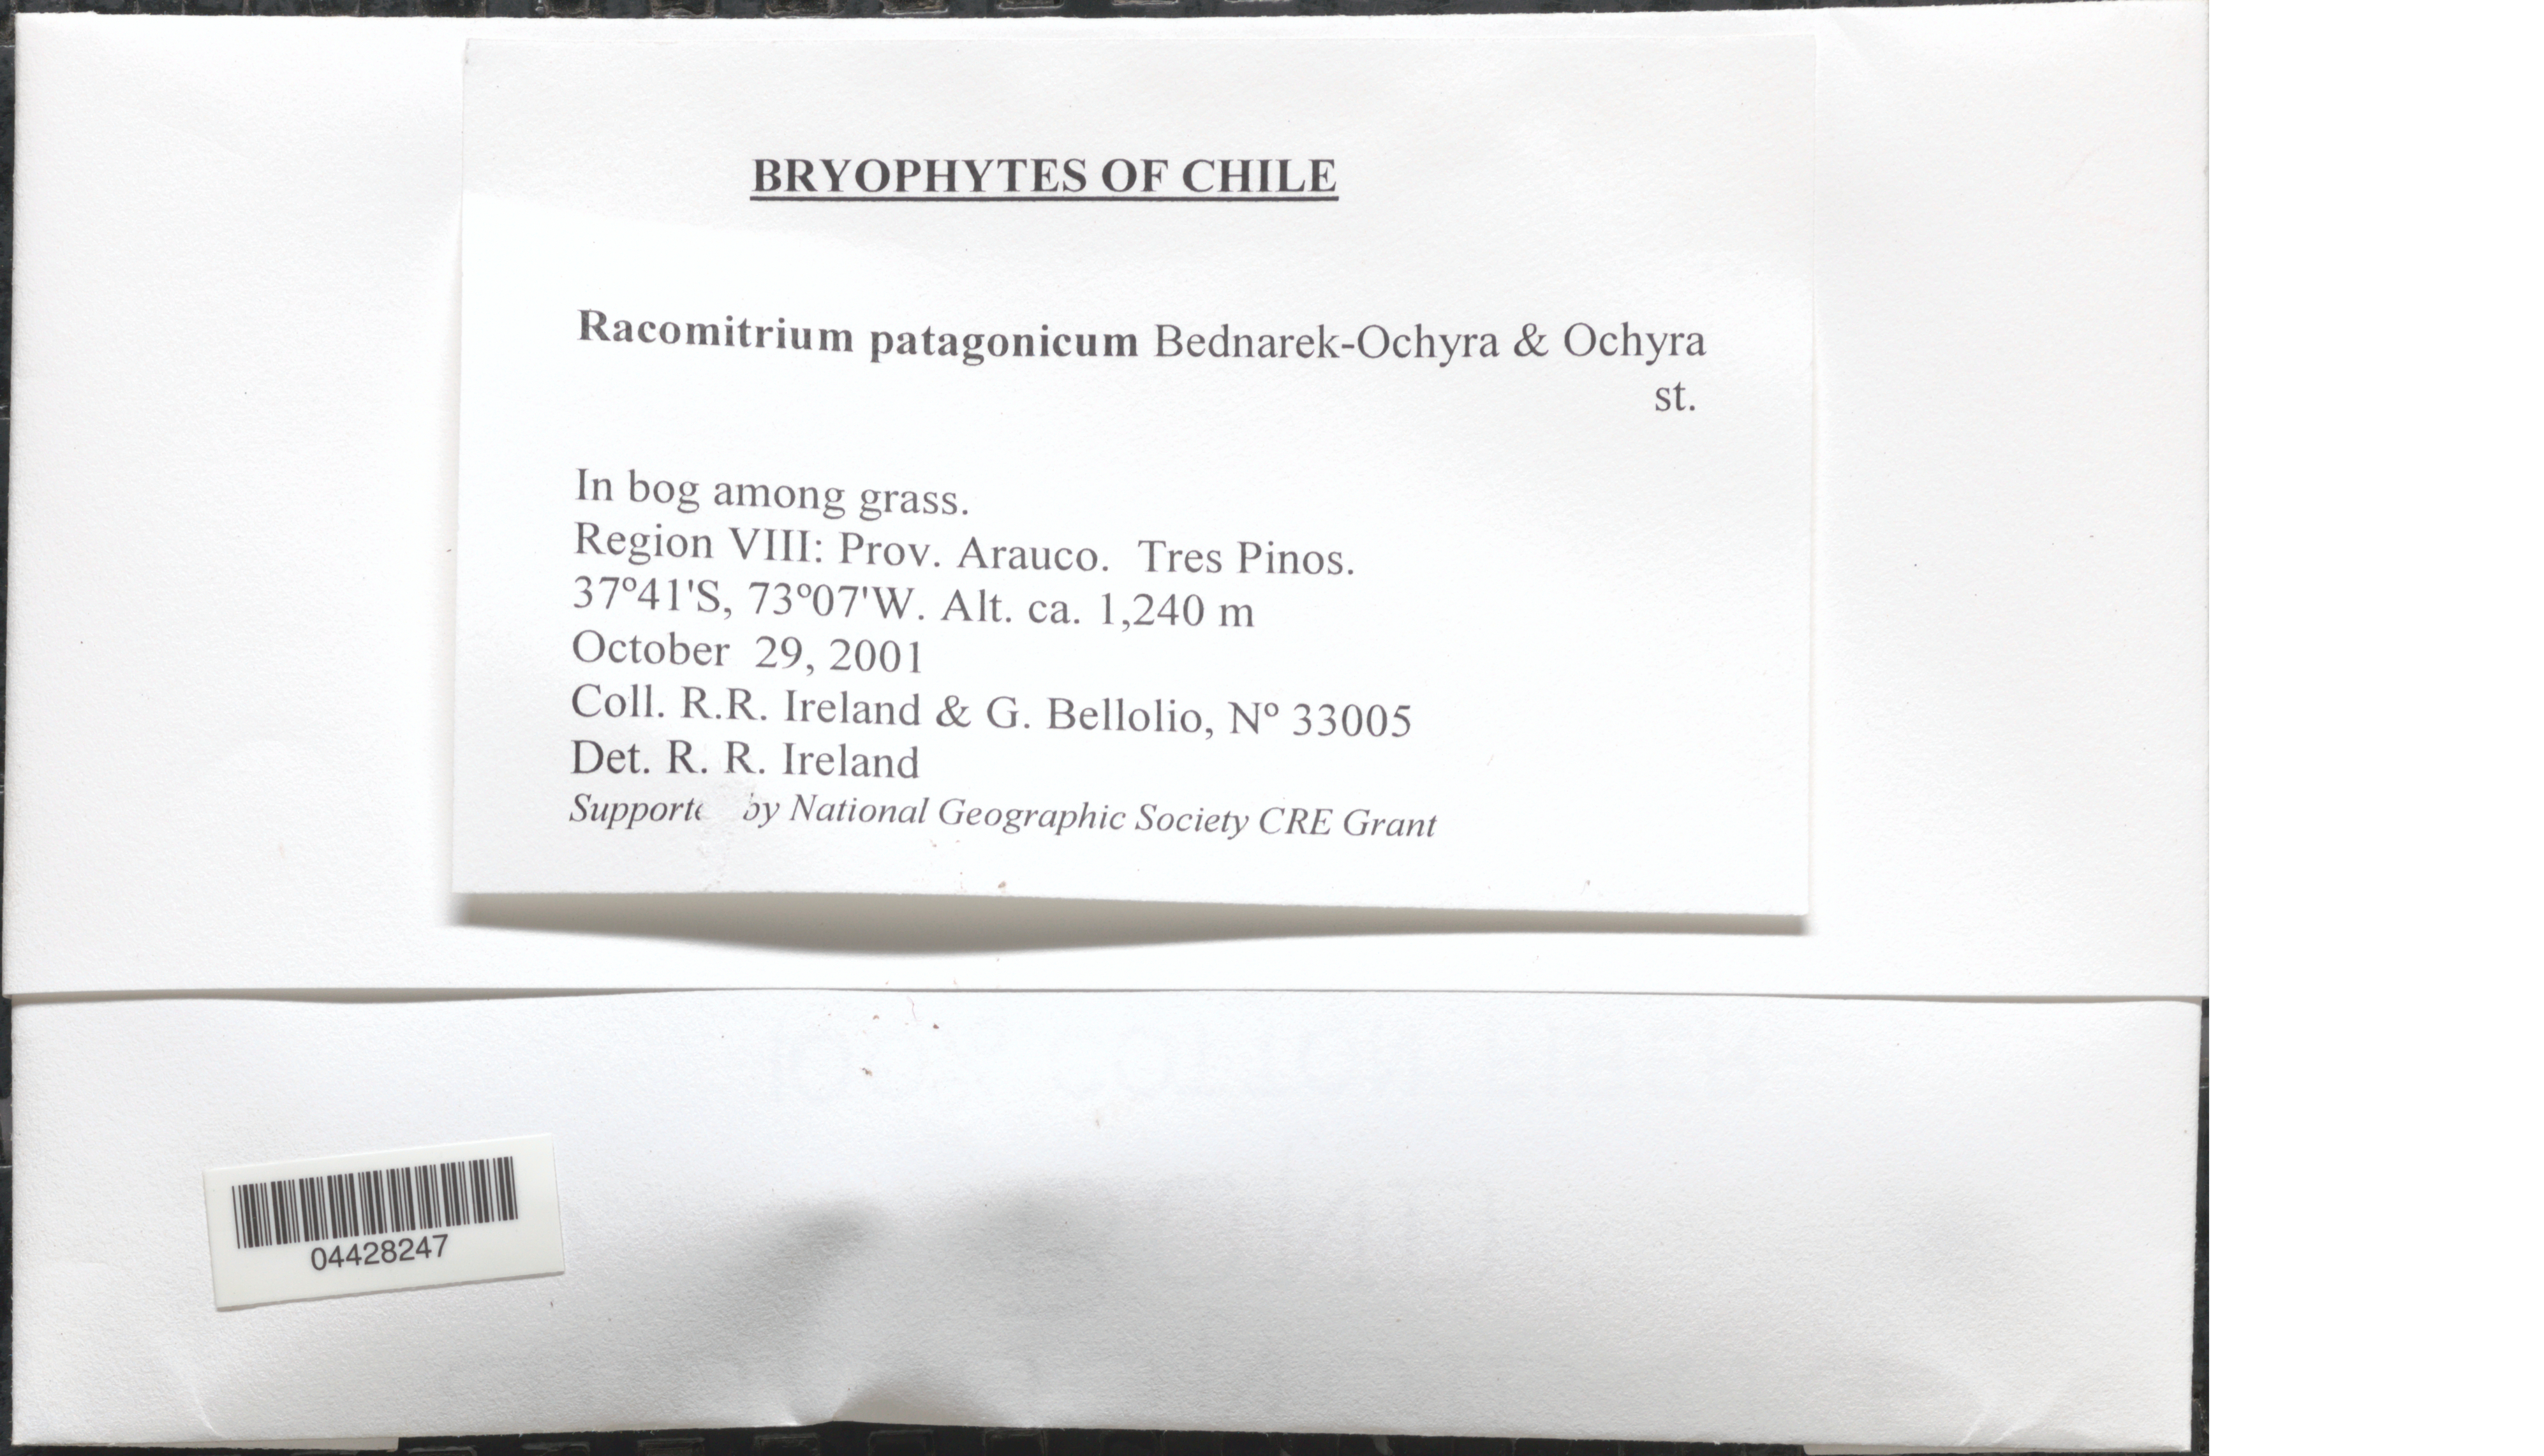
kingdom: Plantae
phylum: Bryophyta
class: Bryopsida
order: Grimmiales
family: Grimmiaceae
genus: Racomitrium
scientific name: Racomitrium patagonicum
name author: (Ochyra) Bedn.-Ochyra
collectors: R. Ireland & G. Bellolio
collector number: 33005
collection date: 2001-10-29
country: Chile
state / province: Bio-Bío (VIII)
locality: Region VIII: Prov. Arauco. Tres Pinos.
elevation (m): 1240